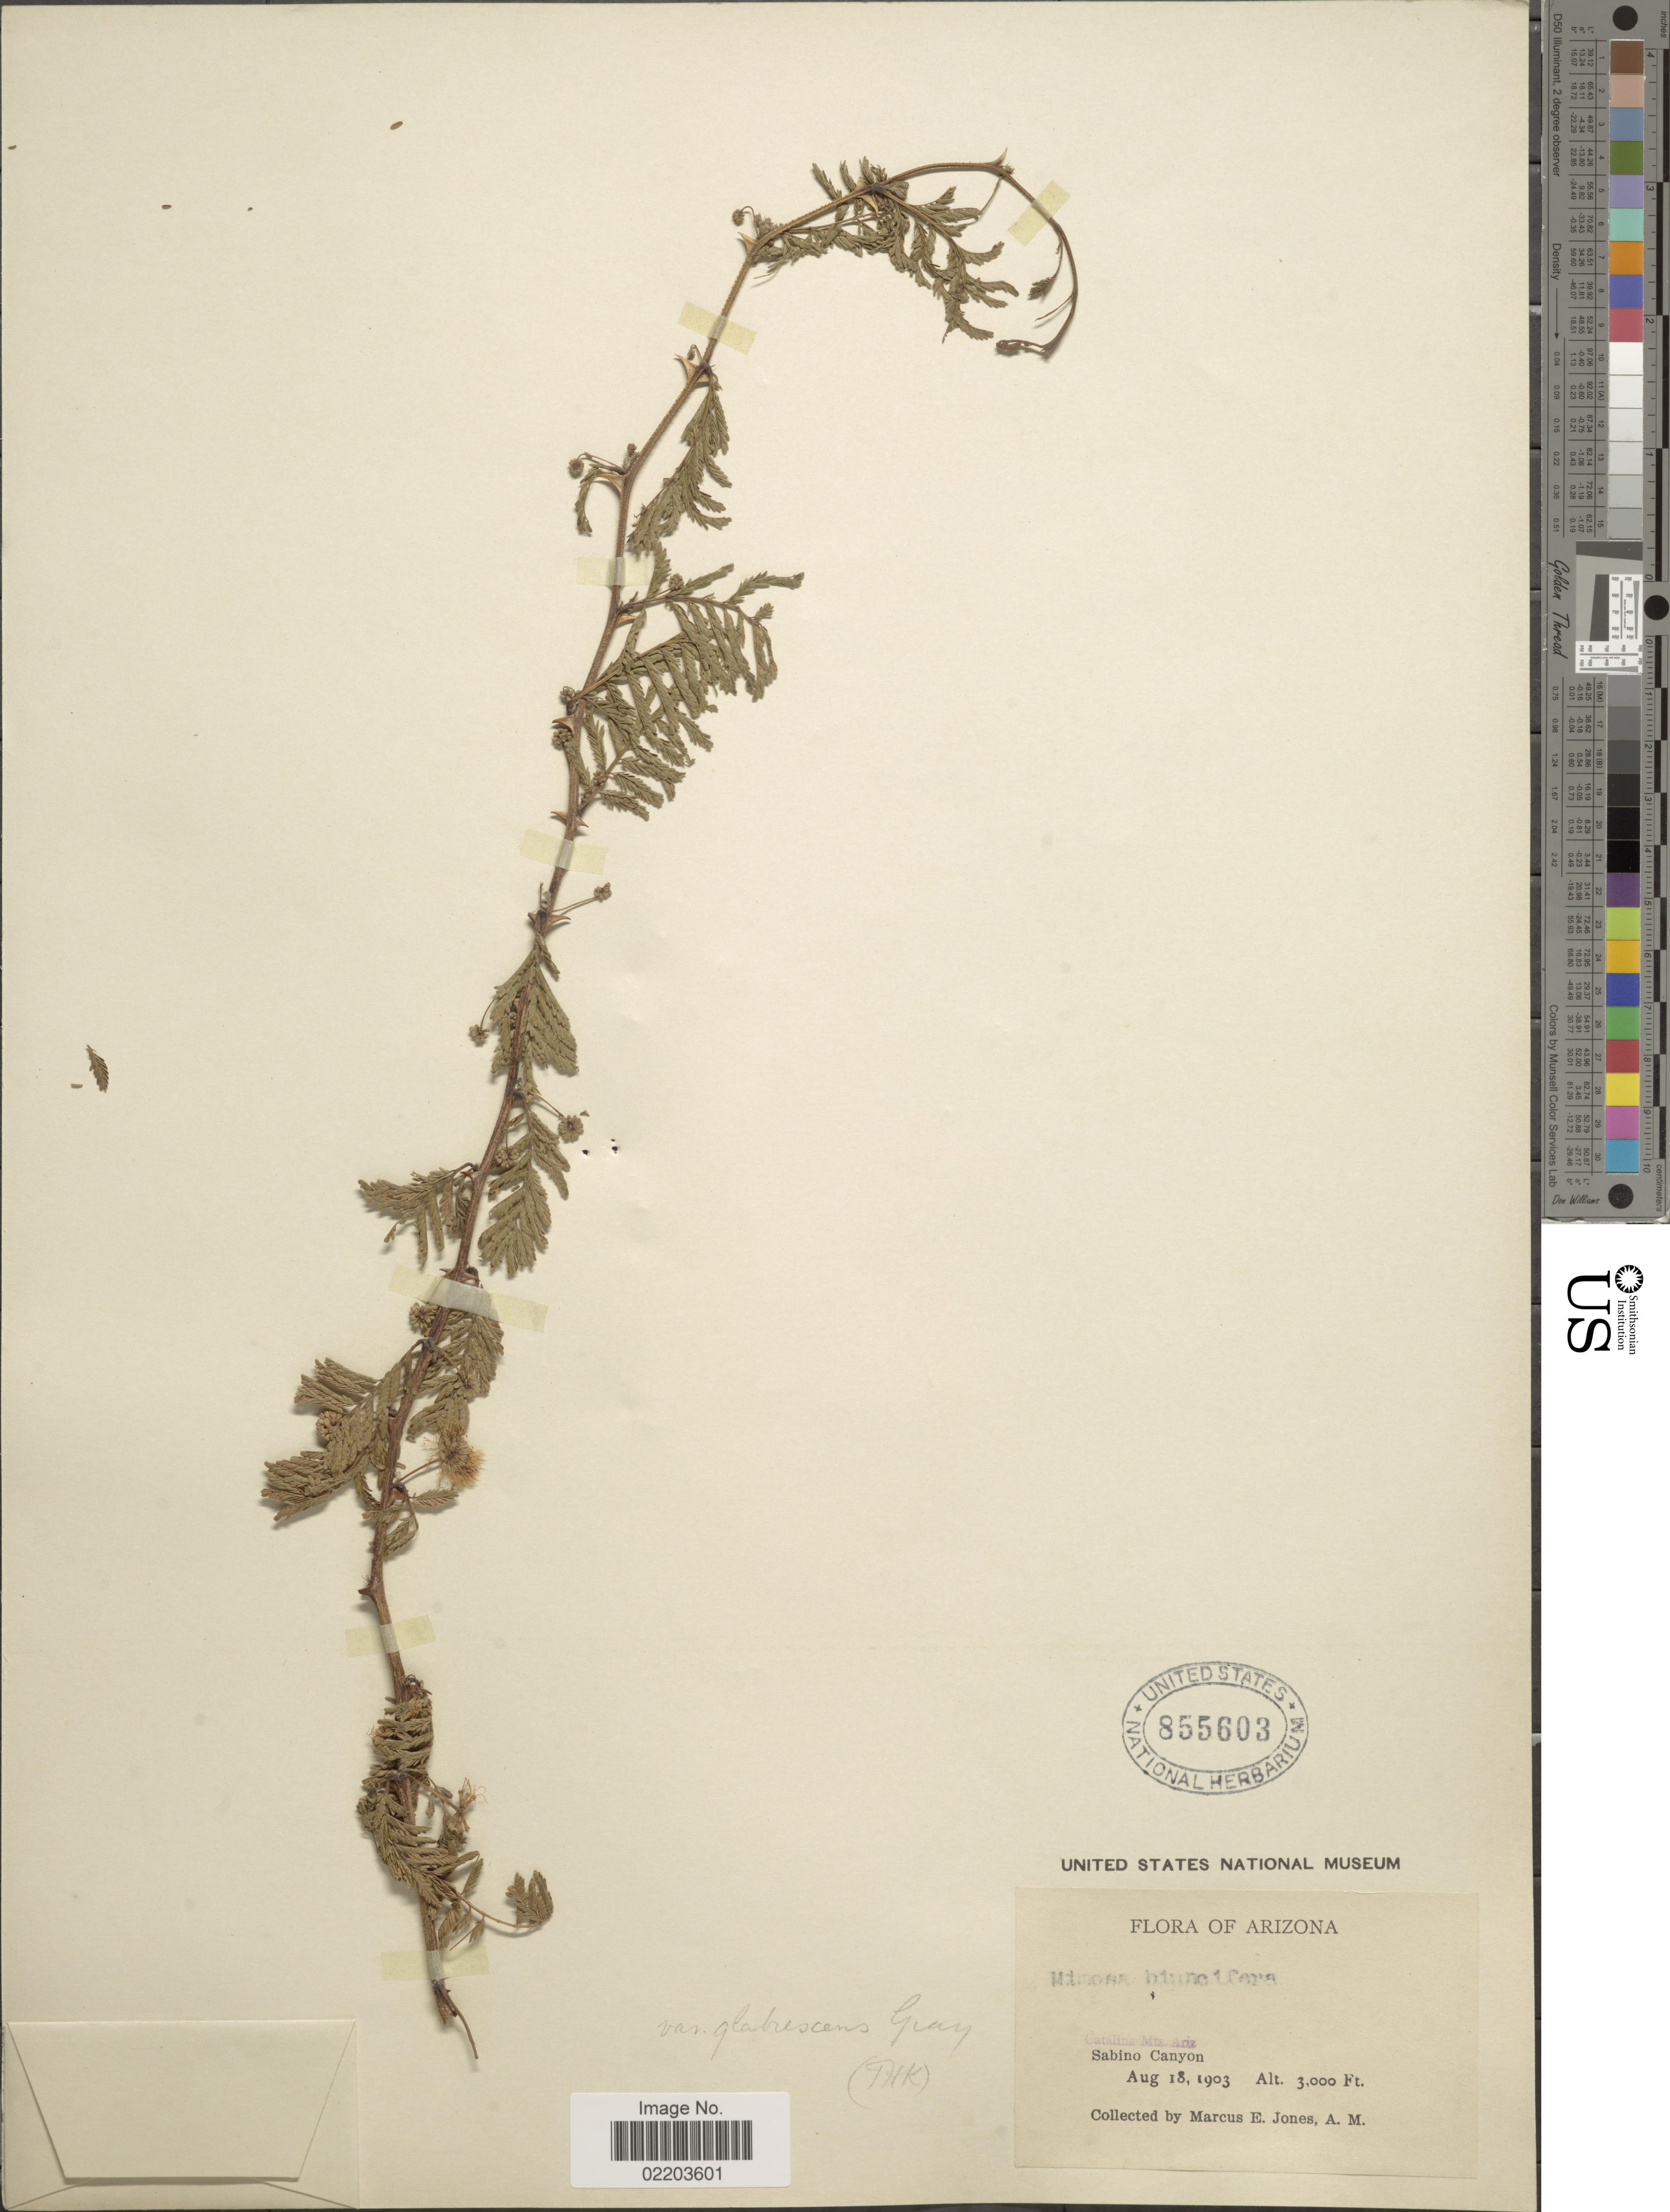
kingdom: Plantae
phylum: Tracheophyta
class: Magnoliopsida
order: Fabales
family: Fabaceae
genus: Mimosa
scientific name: Mimosa biuncifera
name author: Benth.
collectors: M. E. Jones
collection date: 1903-08-18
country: United States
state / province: Arizona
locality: Catalina Mts,Sabino Canyon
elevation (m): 914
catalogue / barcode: US 855603